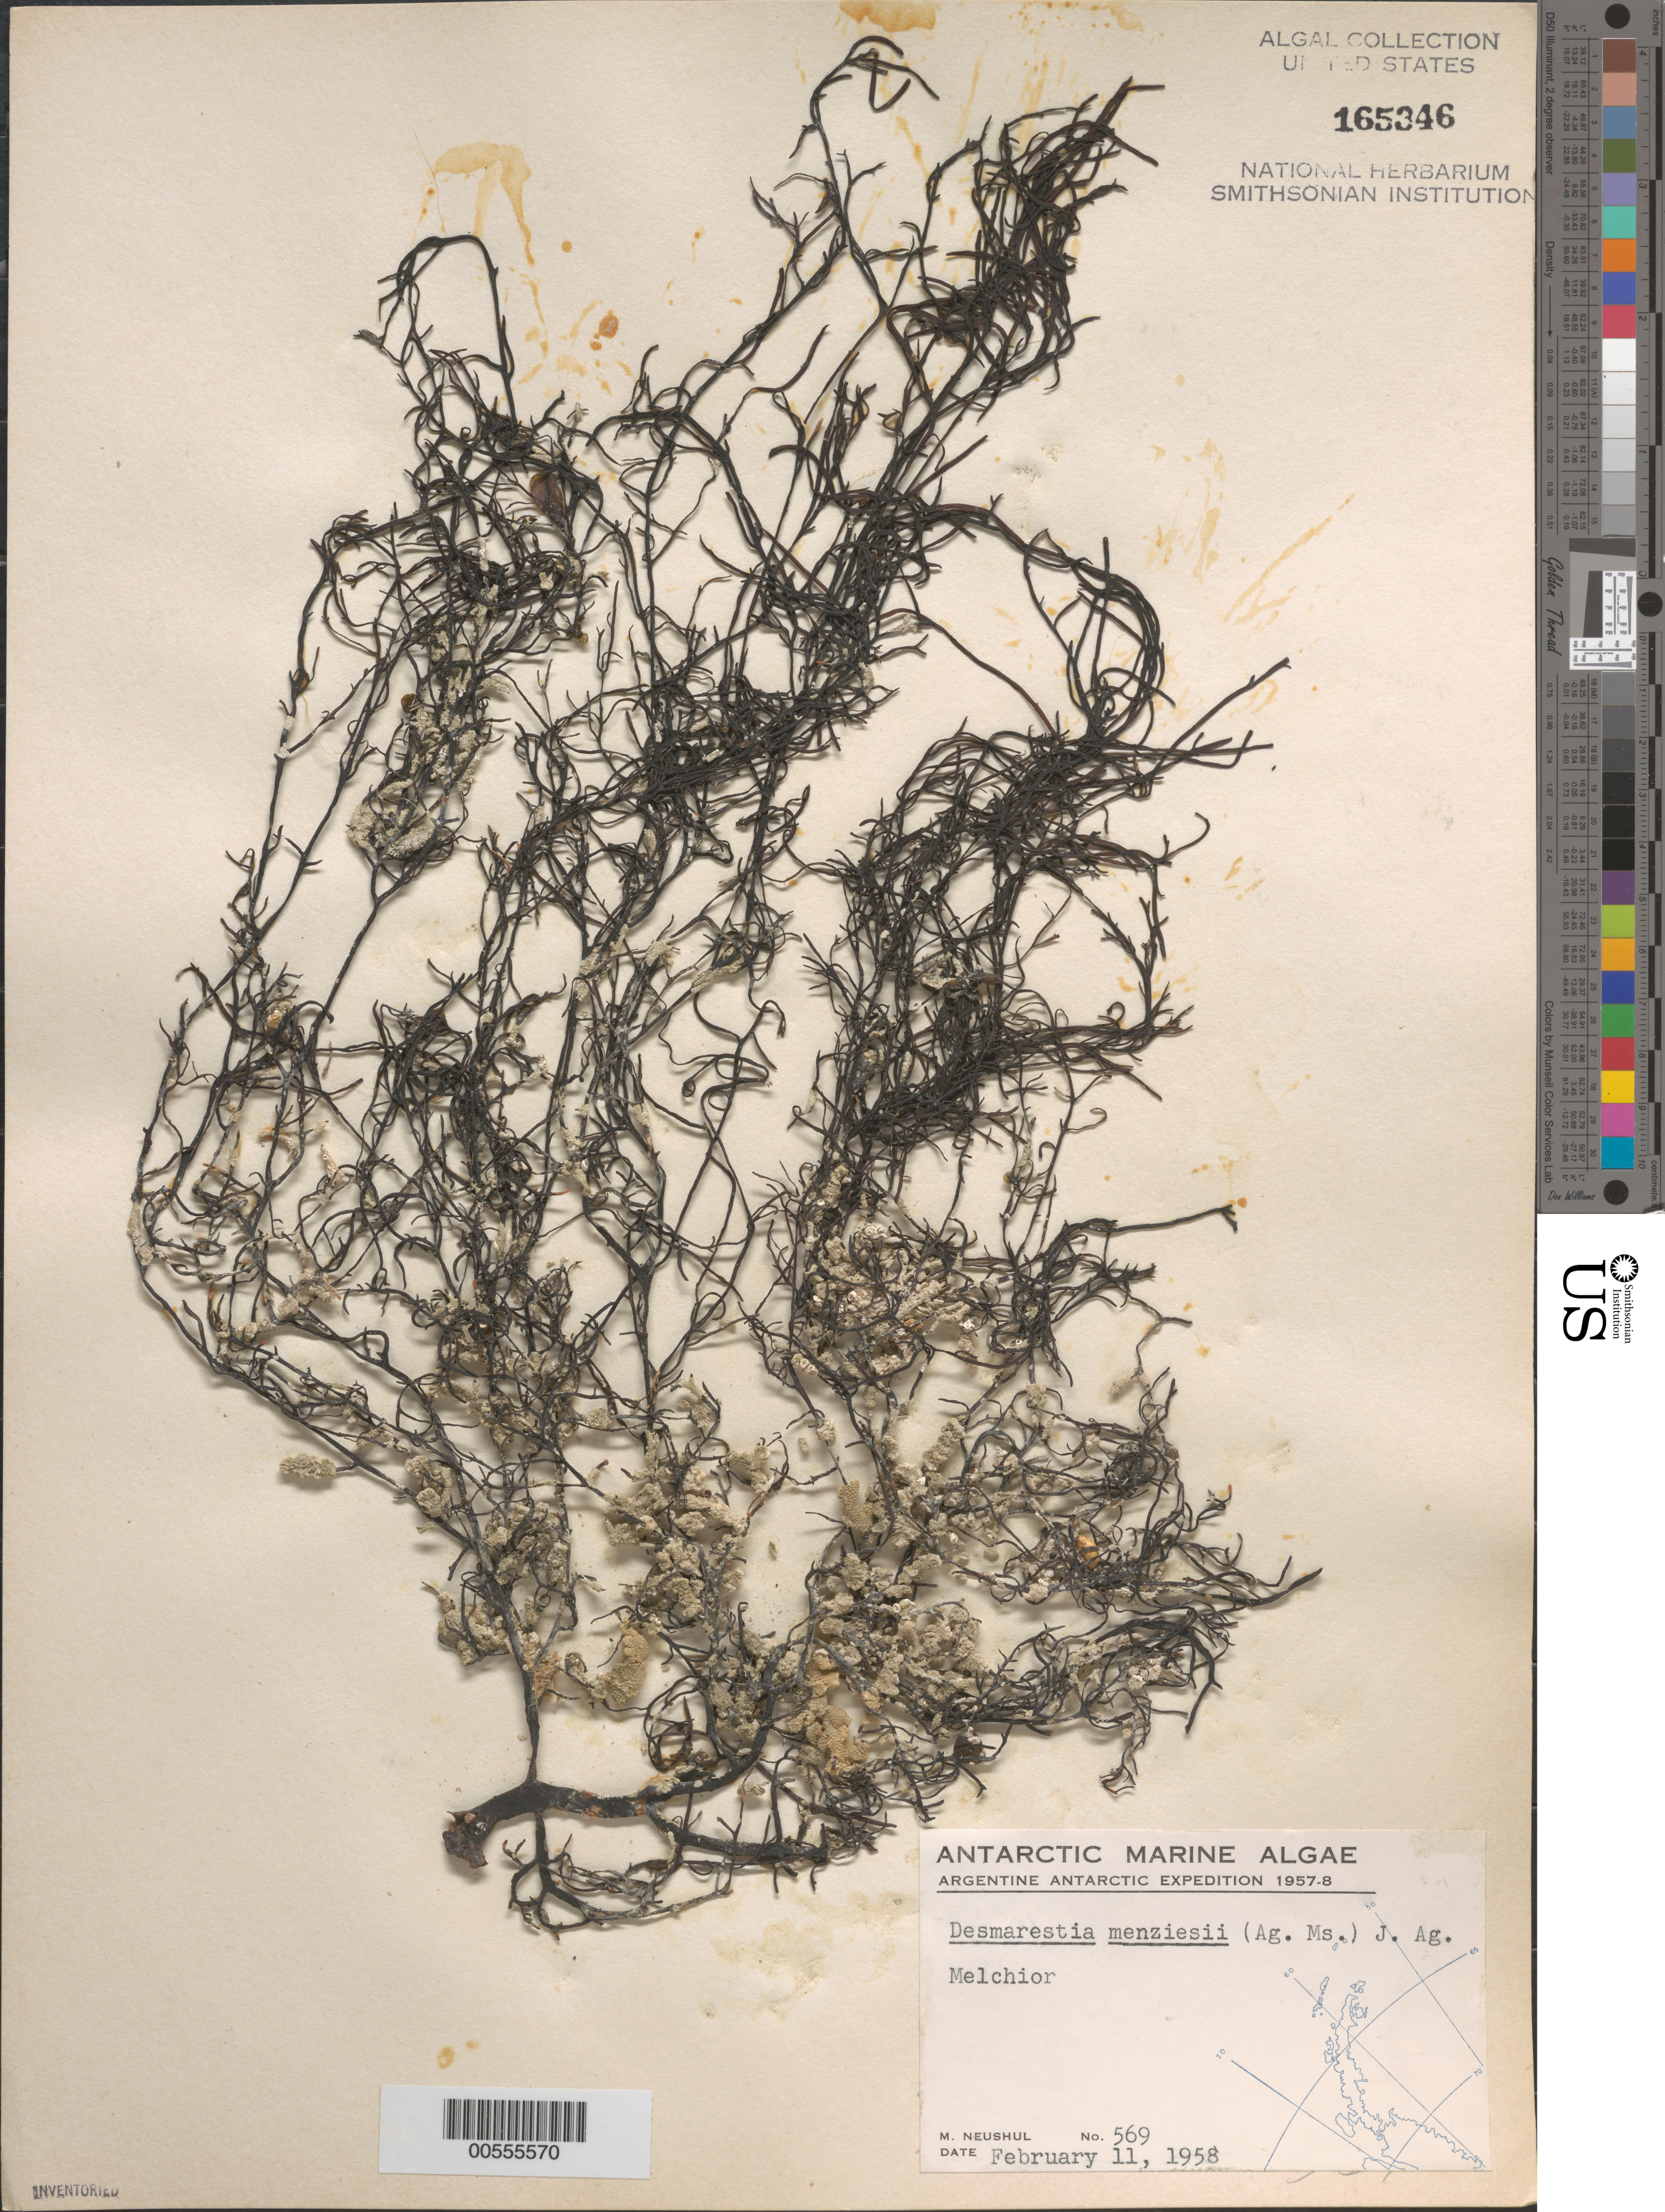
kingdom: Chromista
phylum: Ochrophyta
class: Phaeophyceae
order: Desmarestiales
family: Desmarestiaceae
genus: Desmarestia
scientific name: Desmarestia menziesii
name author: J. Agardh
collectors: M. Neushul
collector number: Neushul 569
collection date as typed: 11 Feb 1958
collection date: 1958-02-11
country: Antarctica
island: Melchior Islands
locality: Melchior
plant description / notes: Argentine Antarctic Expedition, 1957-1958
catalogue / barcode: US 165346